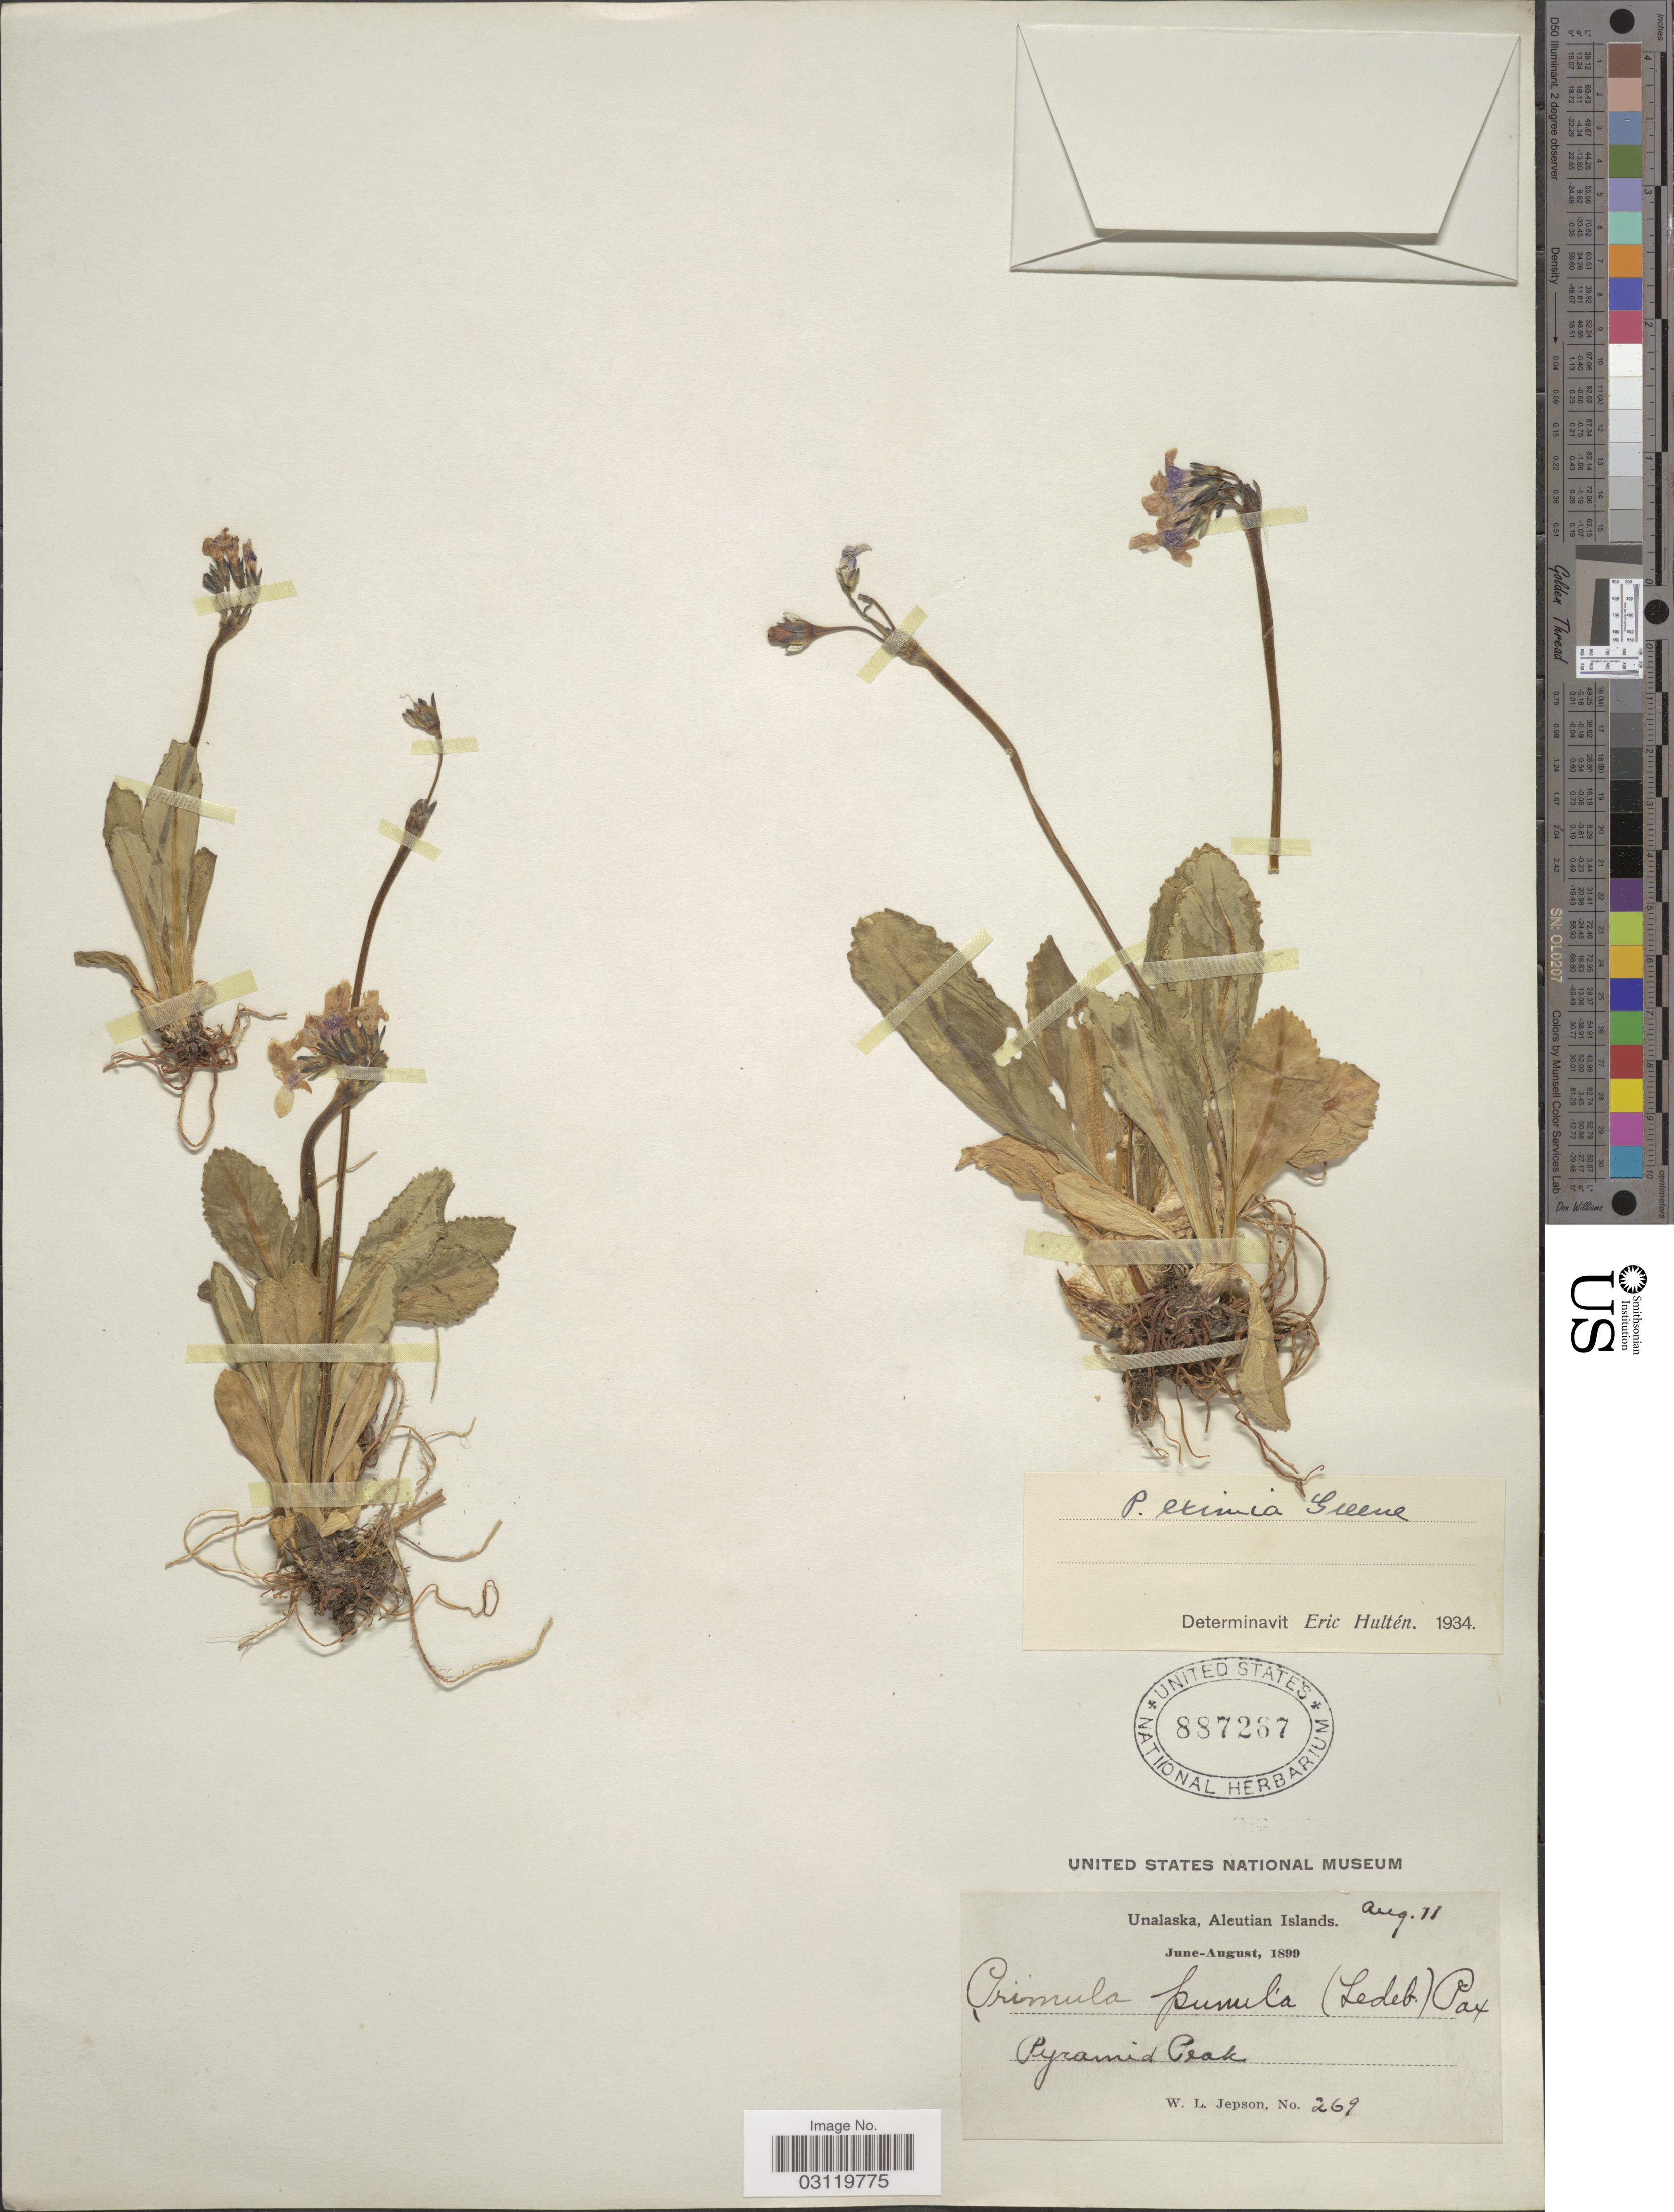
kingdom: Plantae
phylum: Tracheophyta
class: Magnoliopsida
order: Ericales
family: Primulaceae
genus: Primula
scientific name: Primula tschuktschorum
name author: Kjellm.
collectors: W. L. Jepson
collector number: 269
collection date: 1899-08-11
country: United States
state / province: Alaska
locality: Unalaska, Aleutian Islands, Pyramid Peak.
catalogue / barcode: US 887267